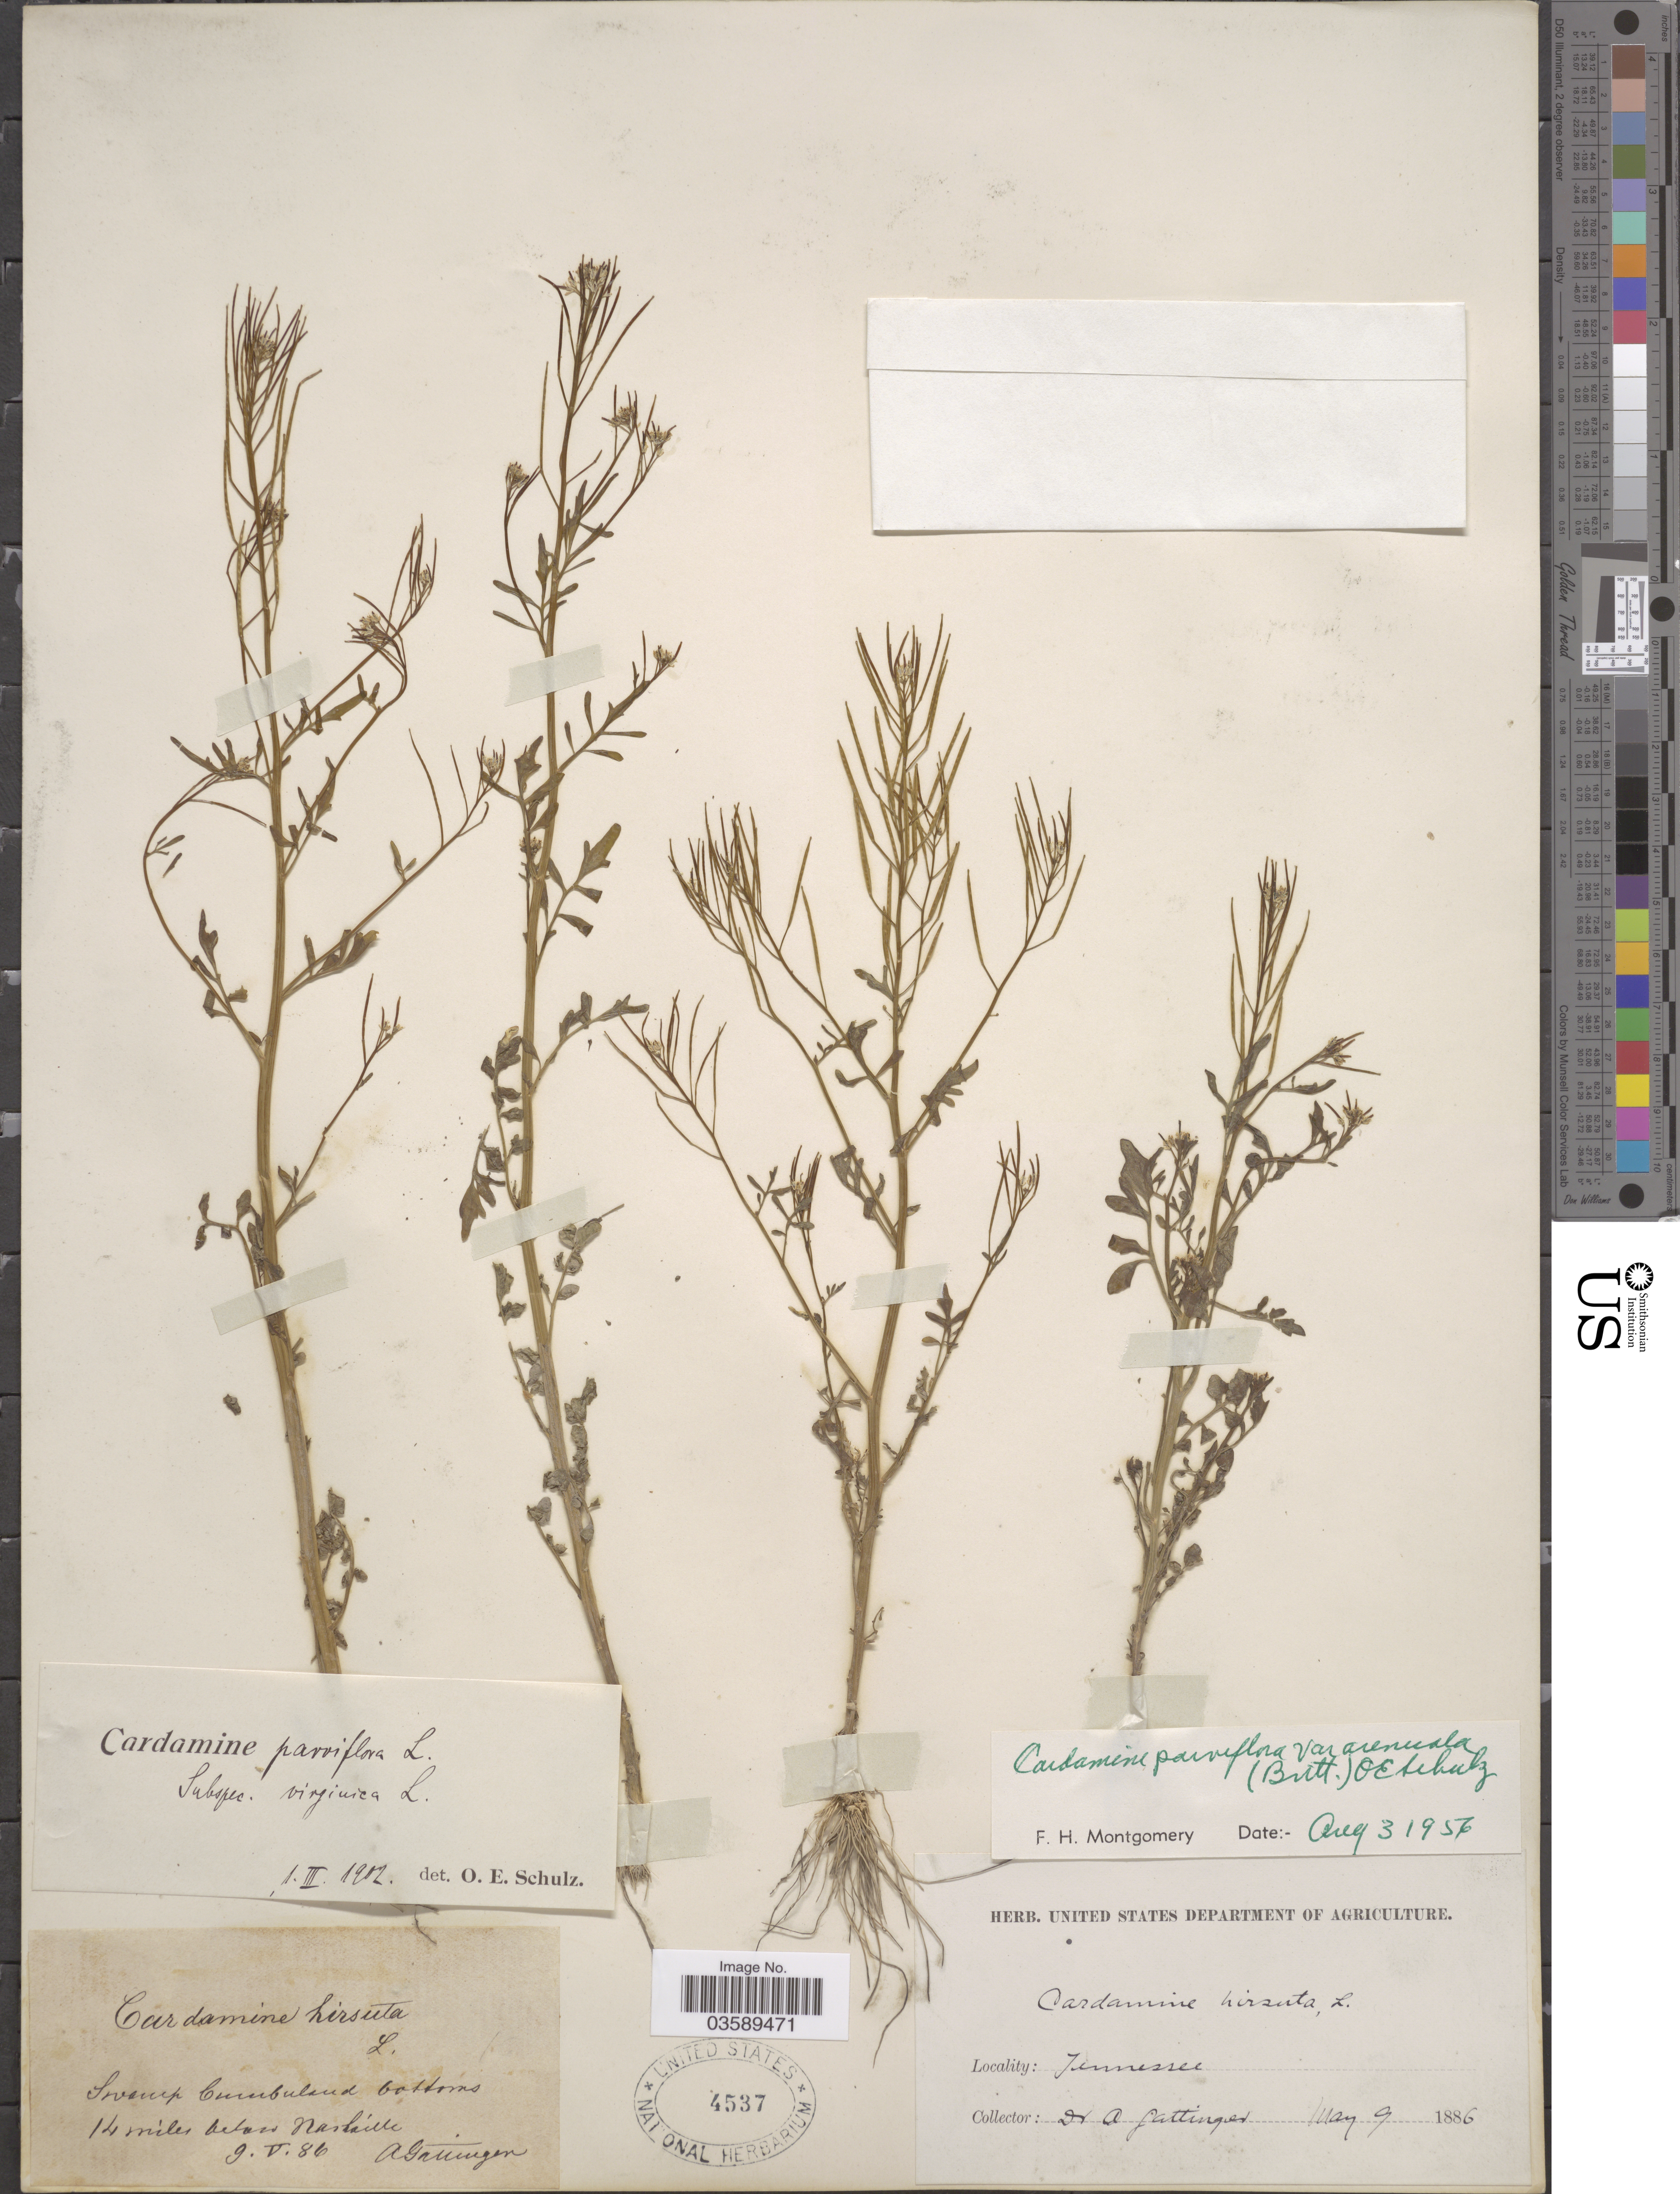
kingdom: Plantae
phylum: Tracheophyta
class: Magnoliopsida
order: Brassicales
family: Brassicaceae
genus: Cardamine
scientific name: Cardamine parviflora var. arenicola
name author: (Britton) O.E. Schulz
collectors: A. Gattinger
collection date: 1886-05-09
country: United States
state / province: Tennessee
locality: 14 miles below Nashville.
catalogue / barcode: US 4537